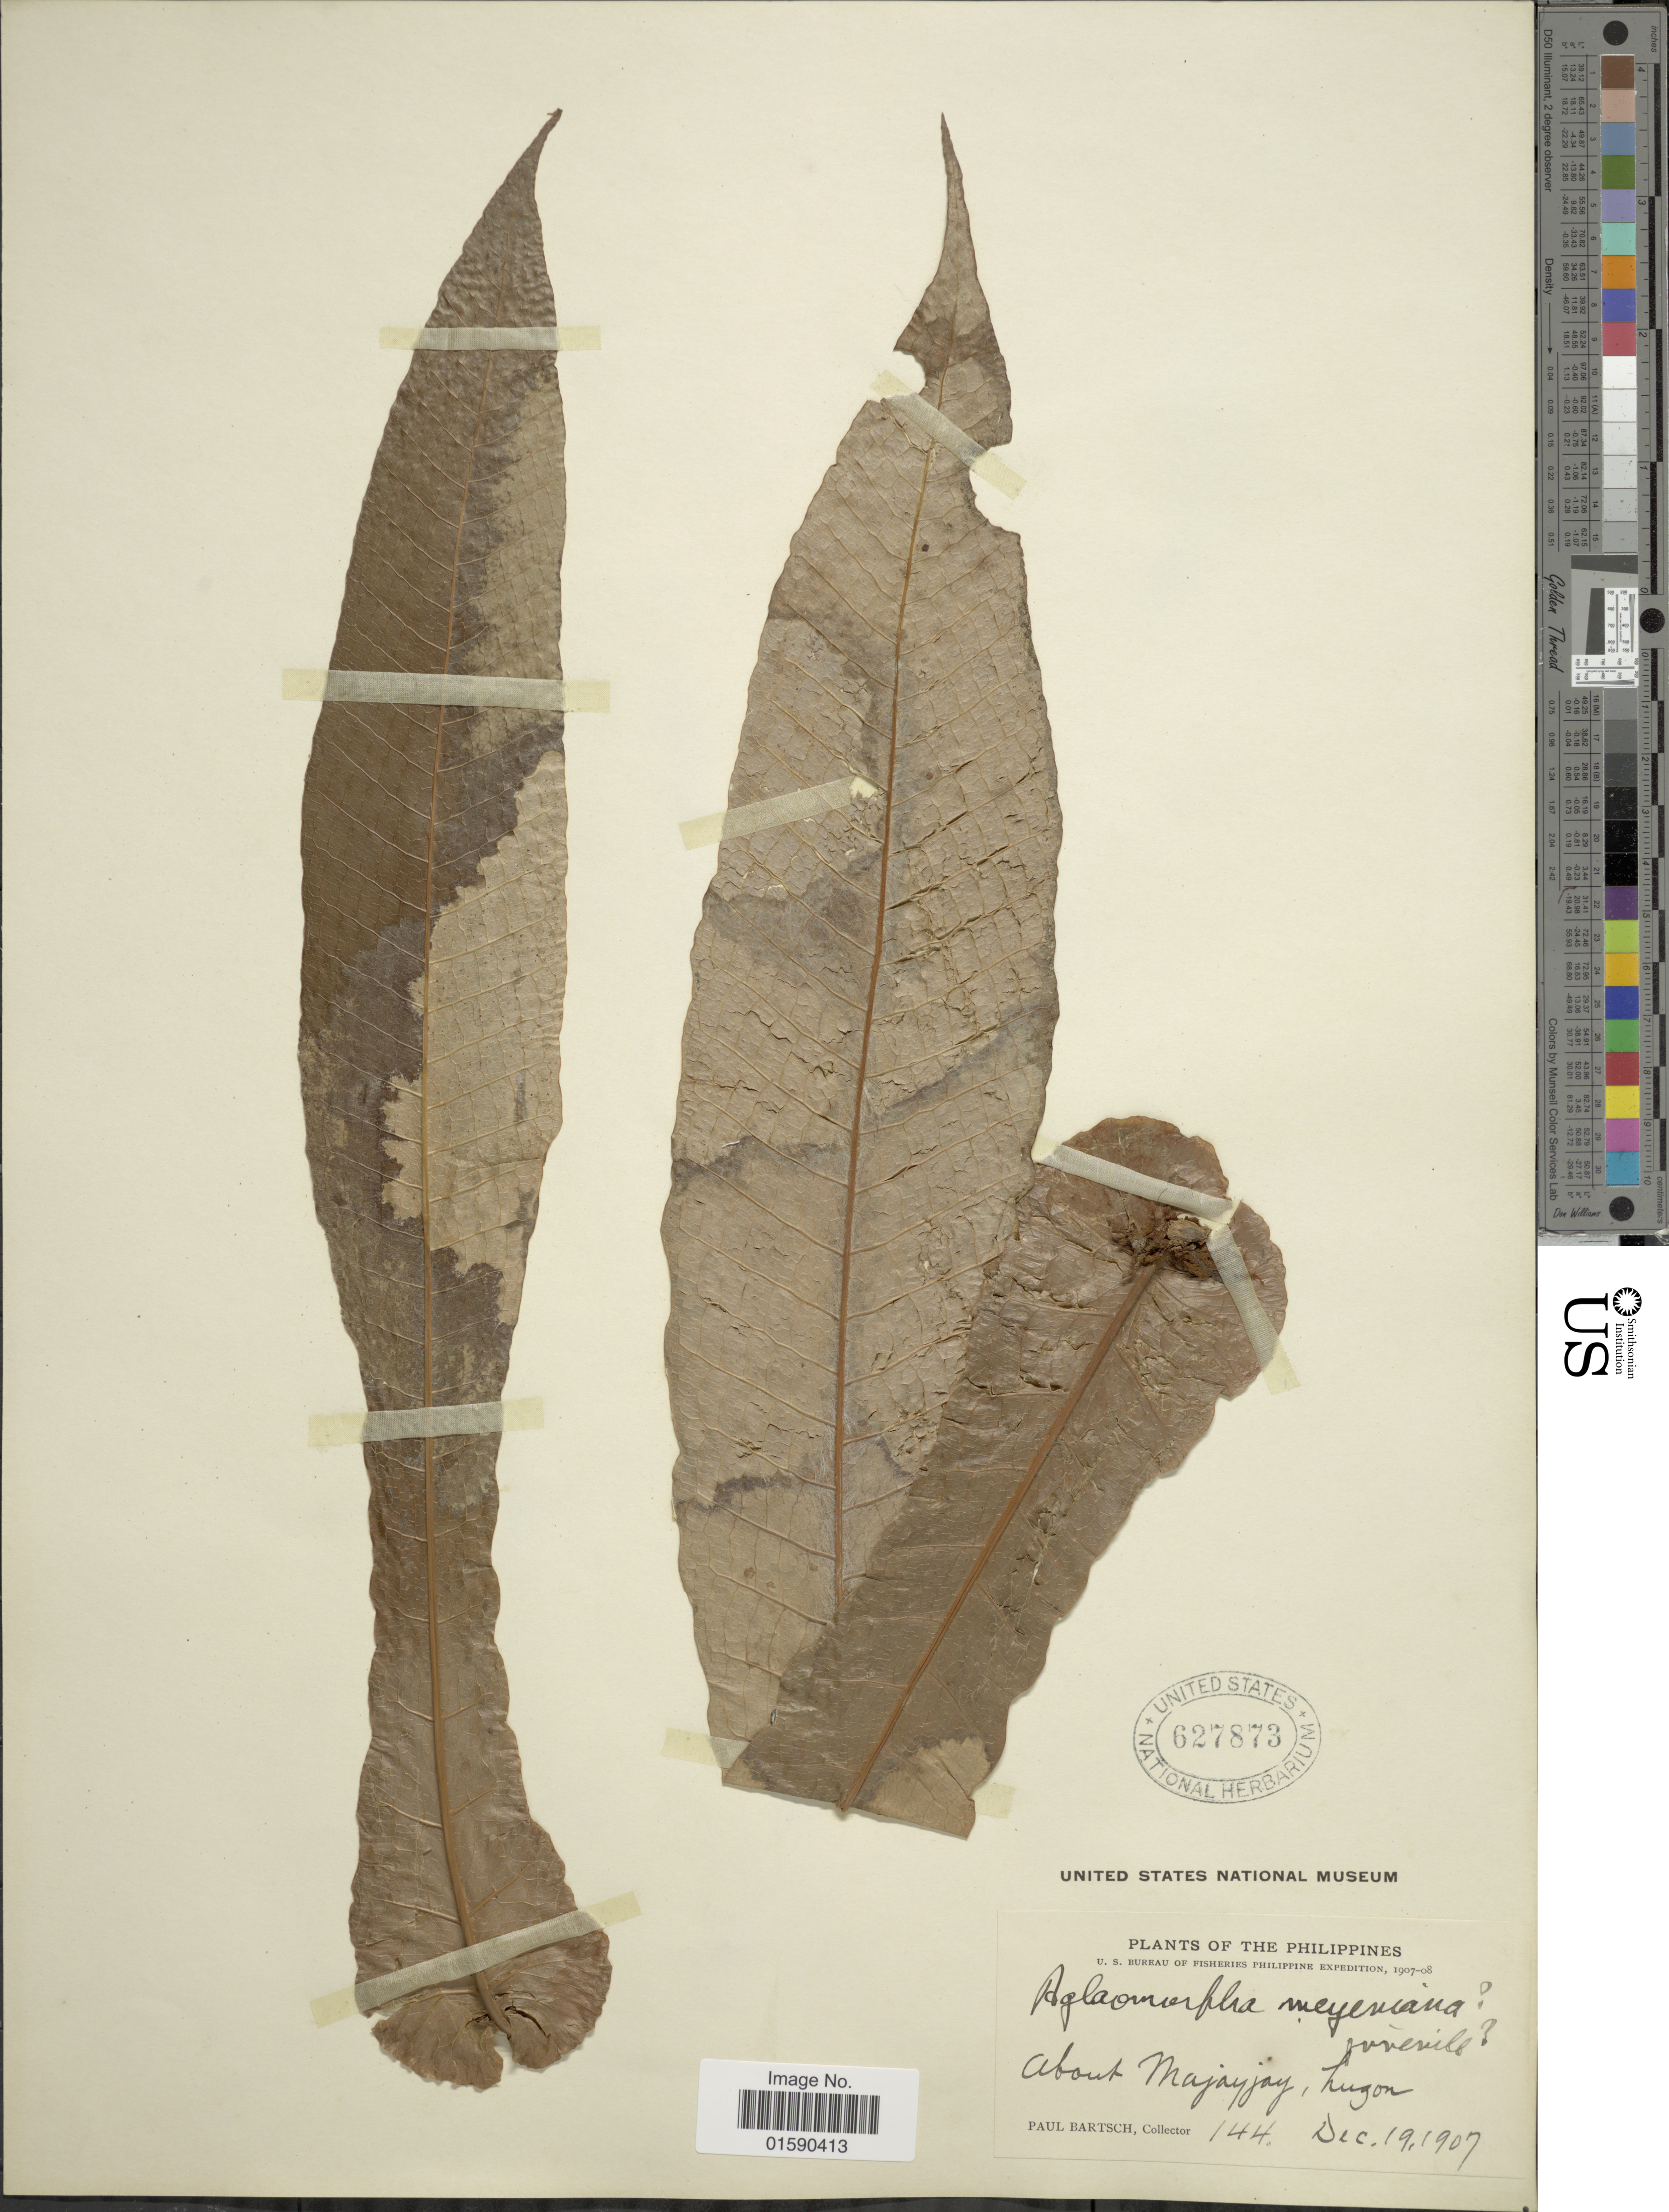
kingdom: Plantae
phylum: Tracheophyta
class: Polypodiopsida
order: Polypodiales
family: Polypodiaceae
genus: Aglaomorpha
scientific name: Aglaomorpha meyeniana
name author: Schott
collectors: P. Bartsch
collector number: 144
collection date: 1907-12-19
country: Philippines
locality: About Majayjay, Luzon.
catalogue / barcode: US 627873